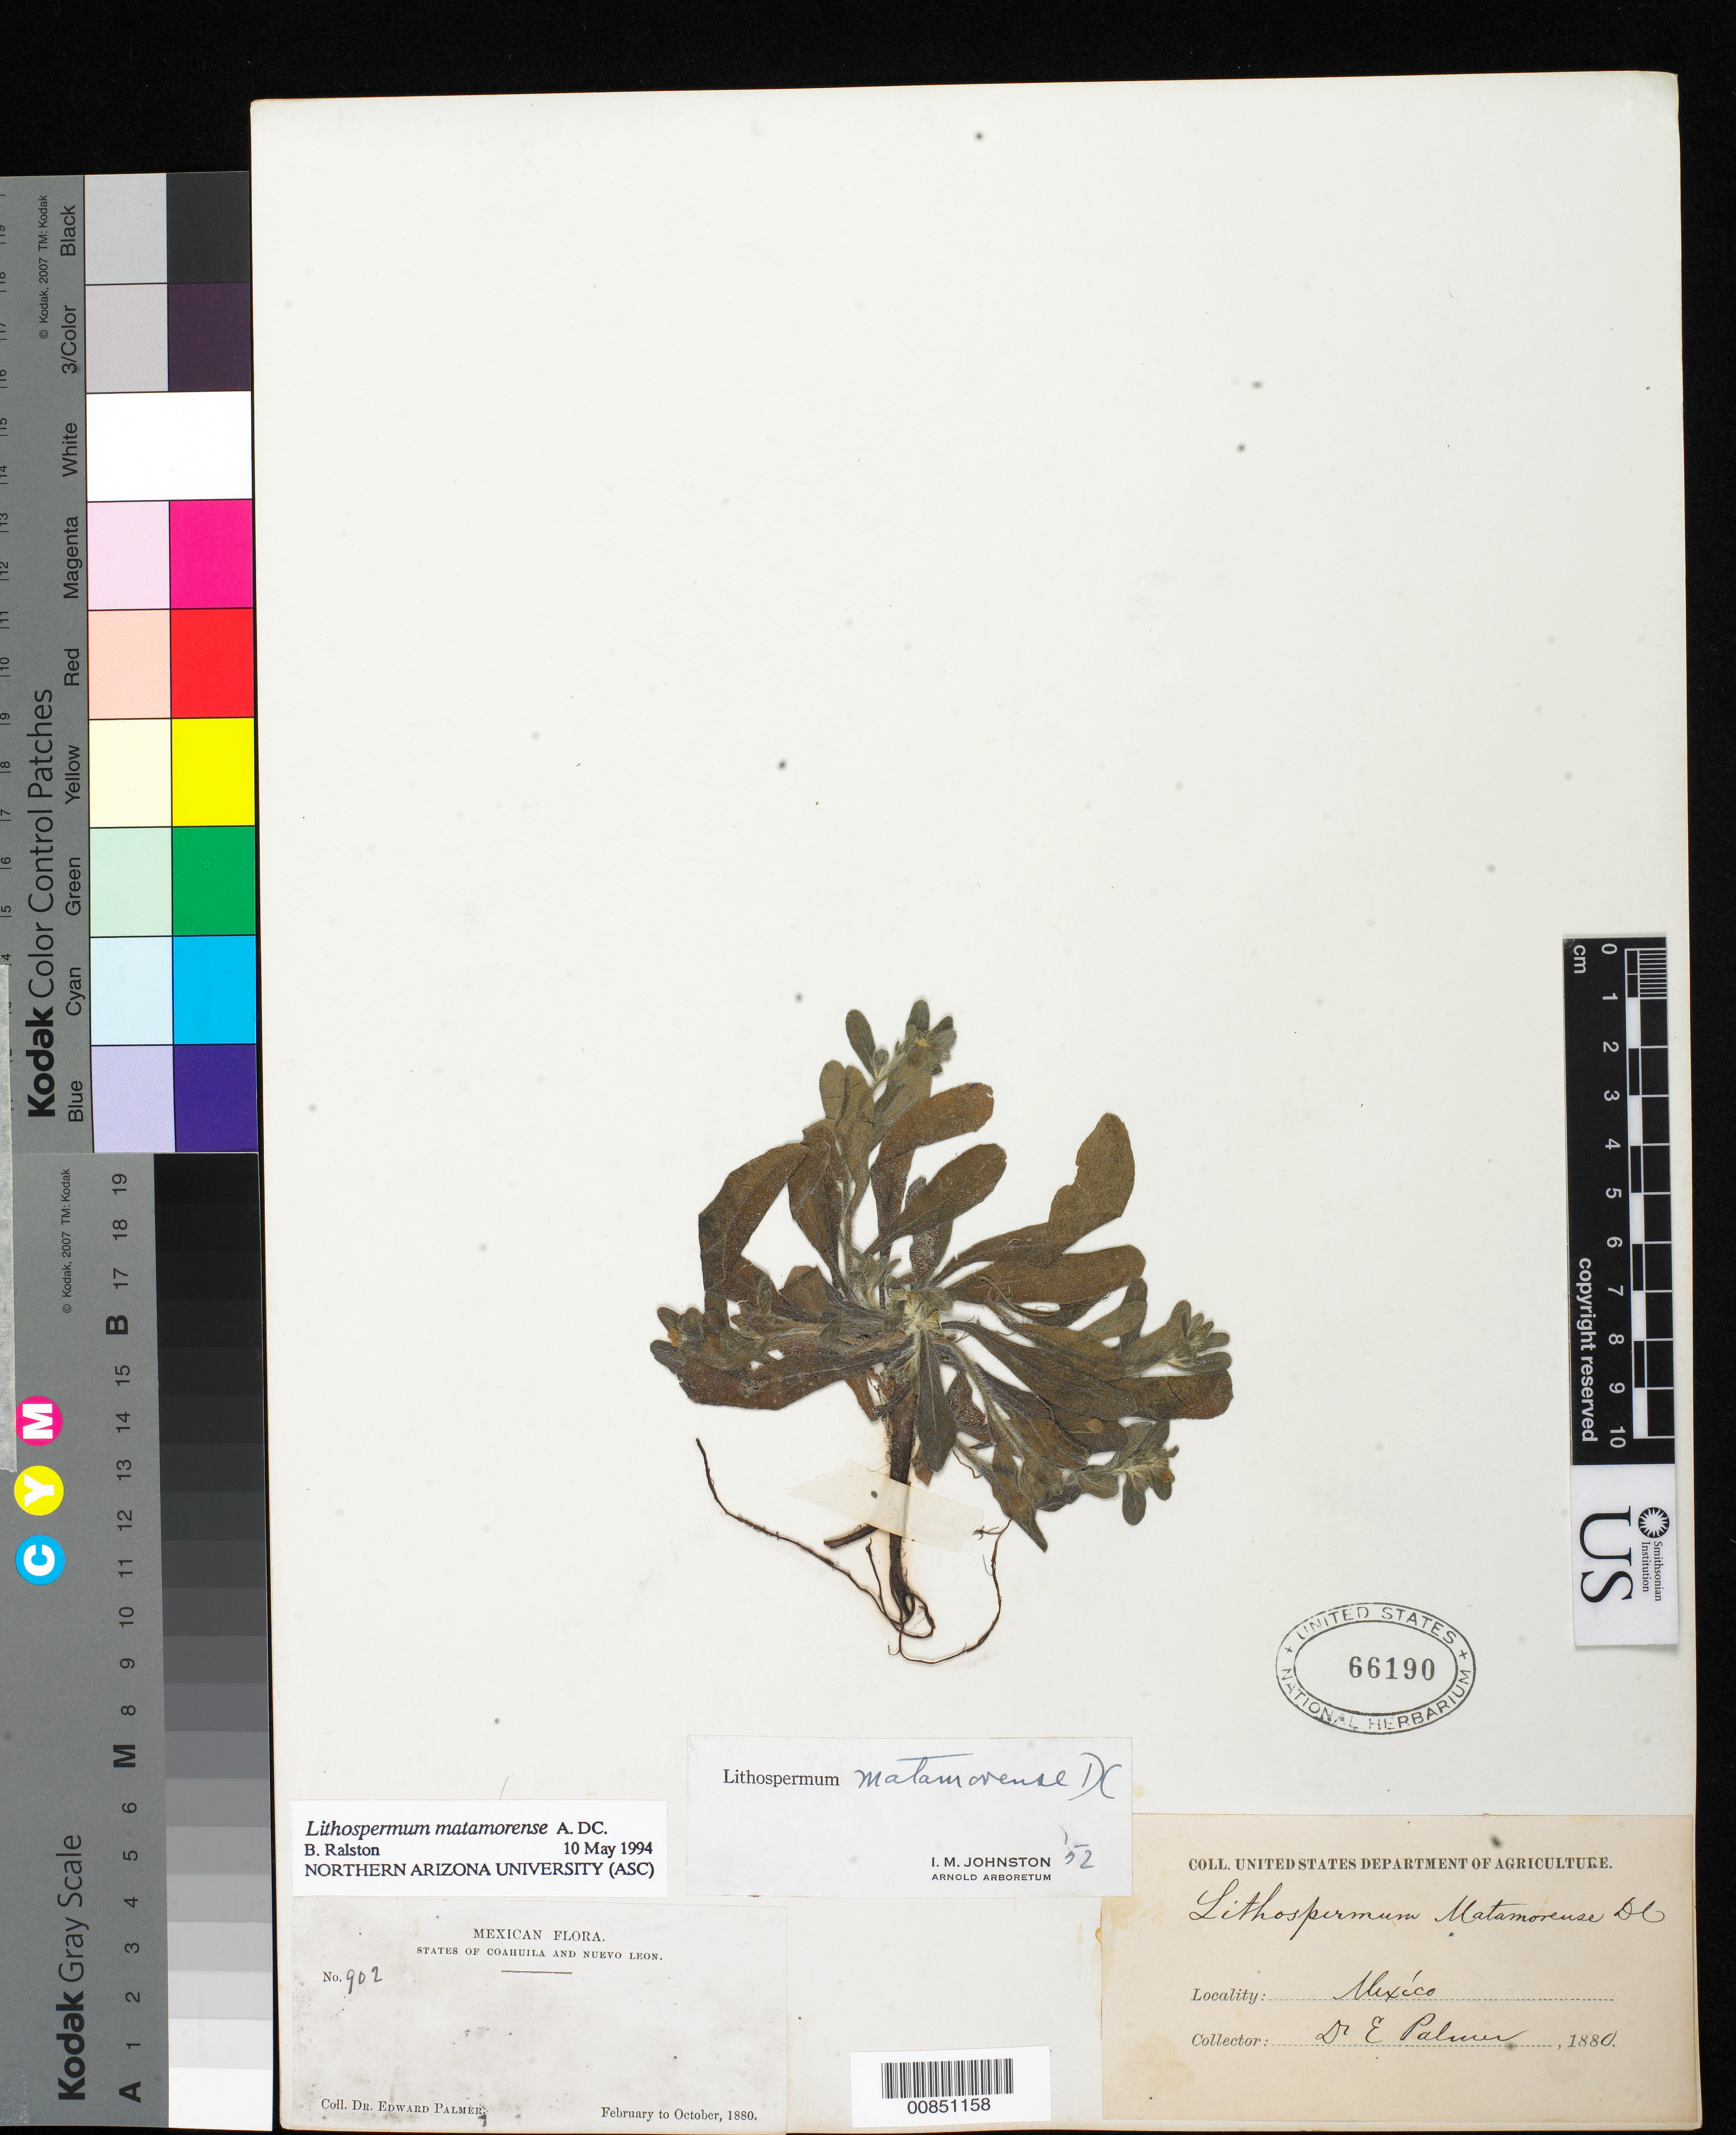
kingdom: Plantae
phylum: Tracheophyta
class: Magnoliopsida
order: Boraginales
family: Boraginaceae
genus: Lithospermum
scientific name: Lithospermum matamorense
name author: DC.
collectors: E. Palmer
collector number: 902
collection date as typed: Feb 1880 to -- Oct 1880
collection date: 1880-02/1880-10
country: Mexico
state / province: Coahuila / Nuevo León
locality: States of Coahuila and Nuevo León.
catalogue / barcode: US 66190